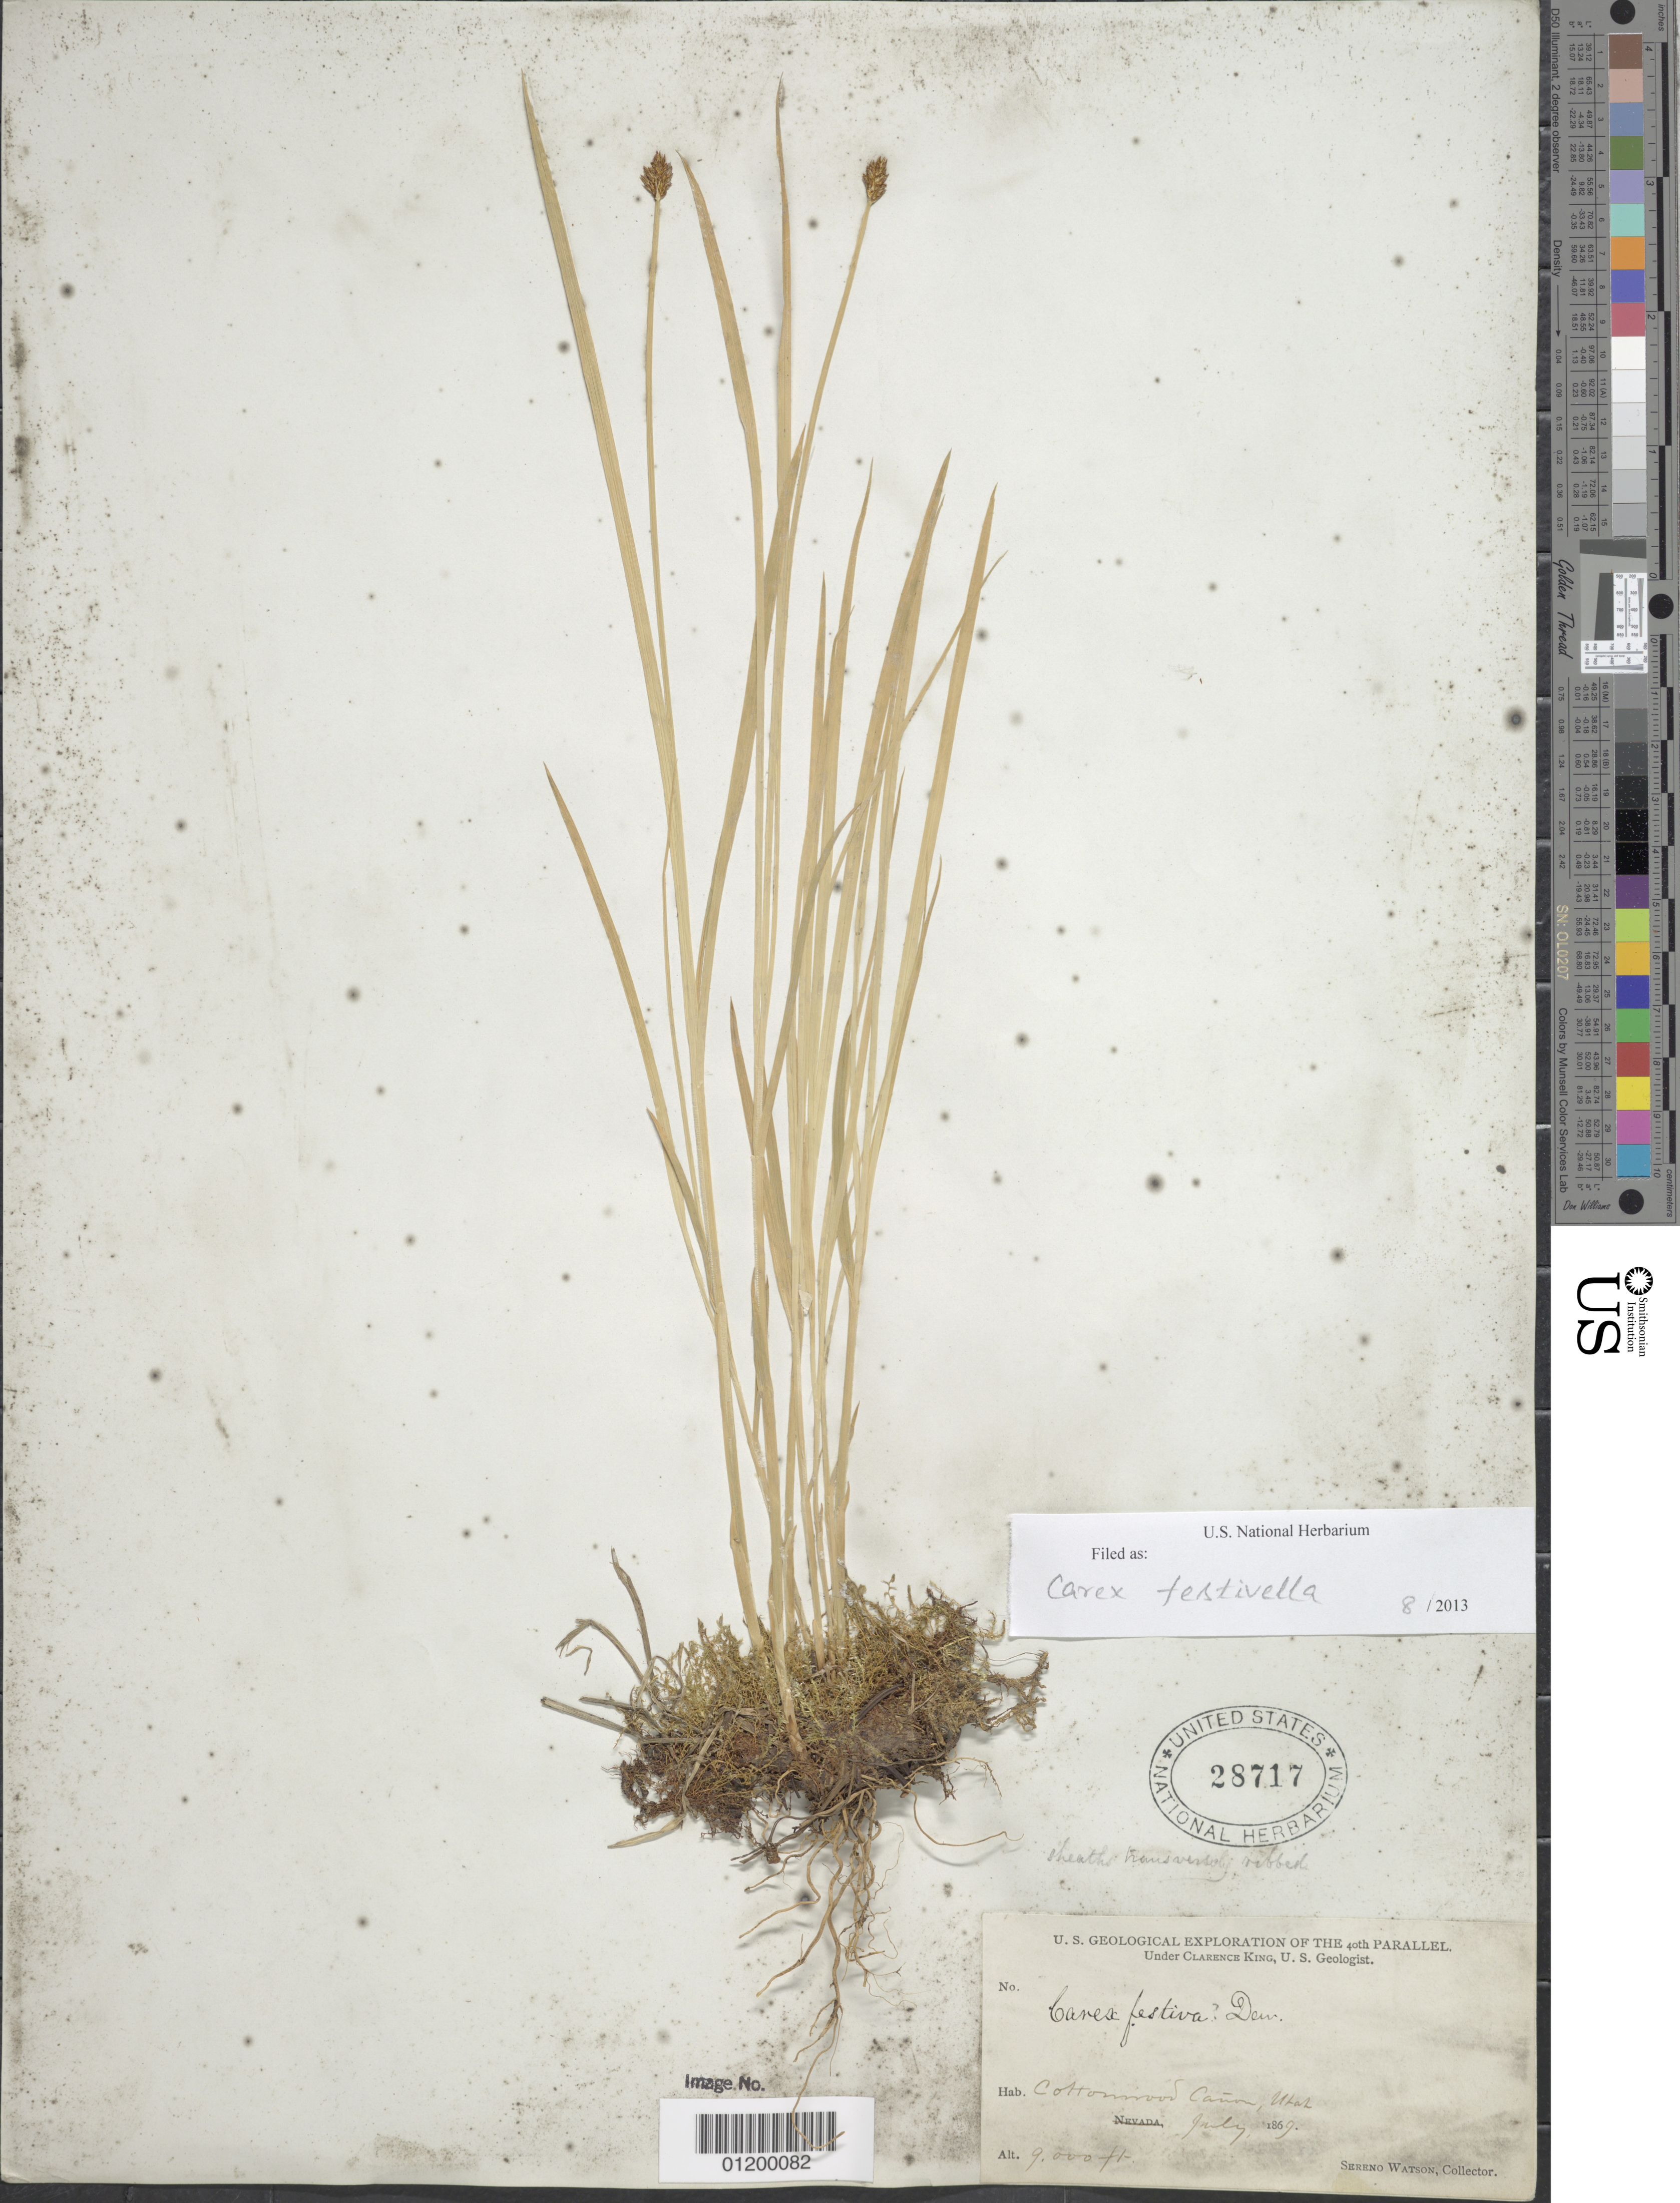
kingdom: Plantae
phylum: Tracheophyta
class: Liliopsida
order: Poales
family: Cyperaceae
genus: Carex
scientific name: Carex microptera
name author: Mack.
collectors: S. Watson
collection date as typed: Jul 1869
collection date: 1869-07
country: United States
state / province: Utah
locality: Cottonwood Canyon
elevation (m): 2743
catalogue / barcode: US 28717